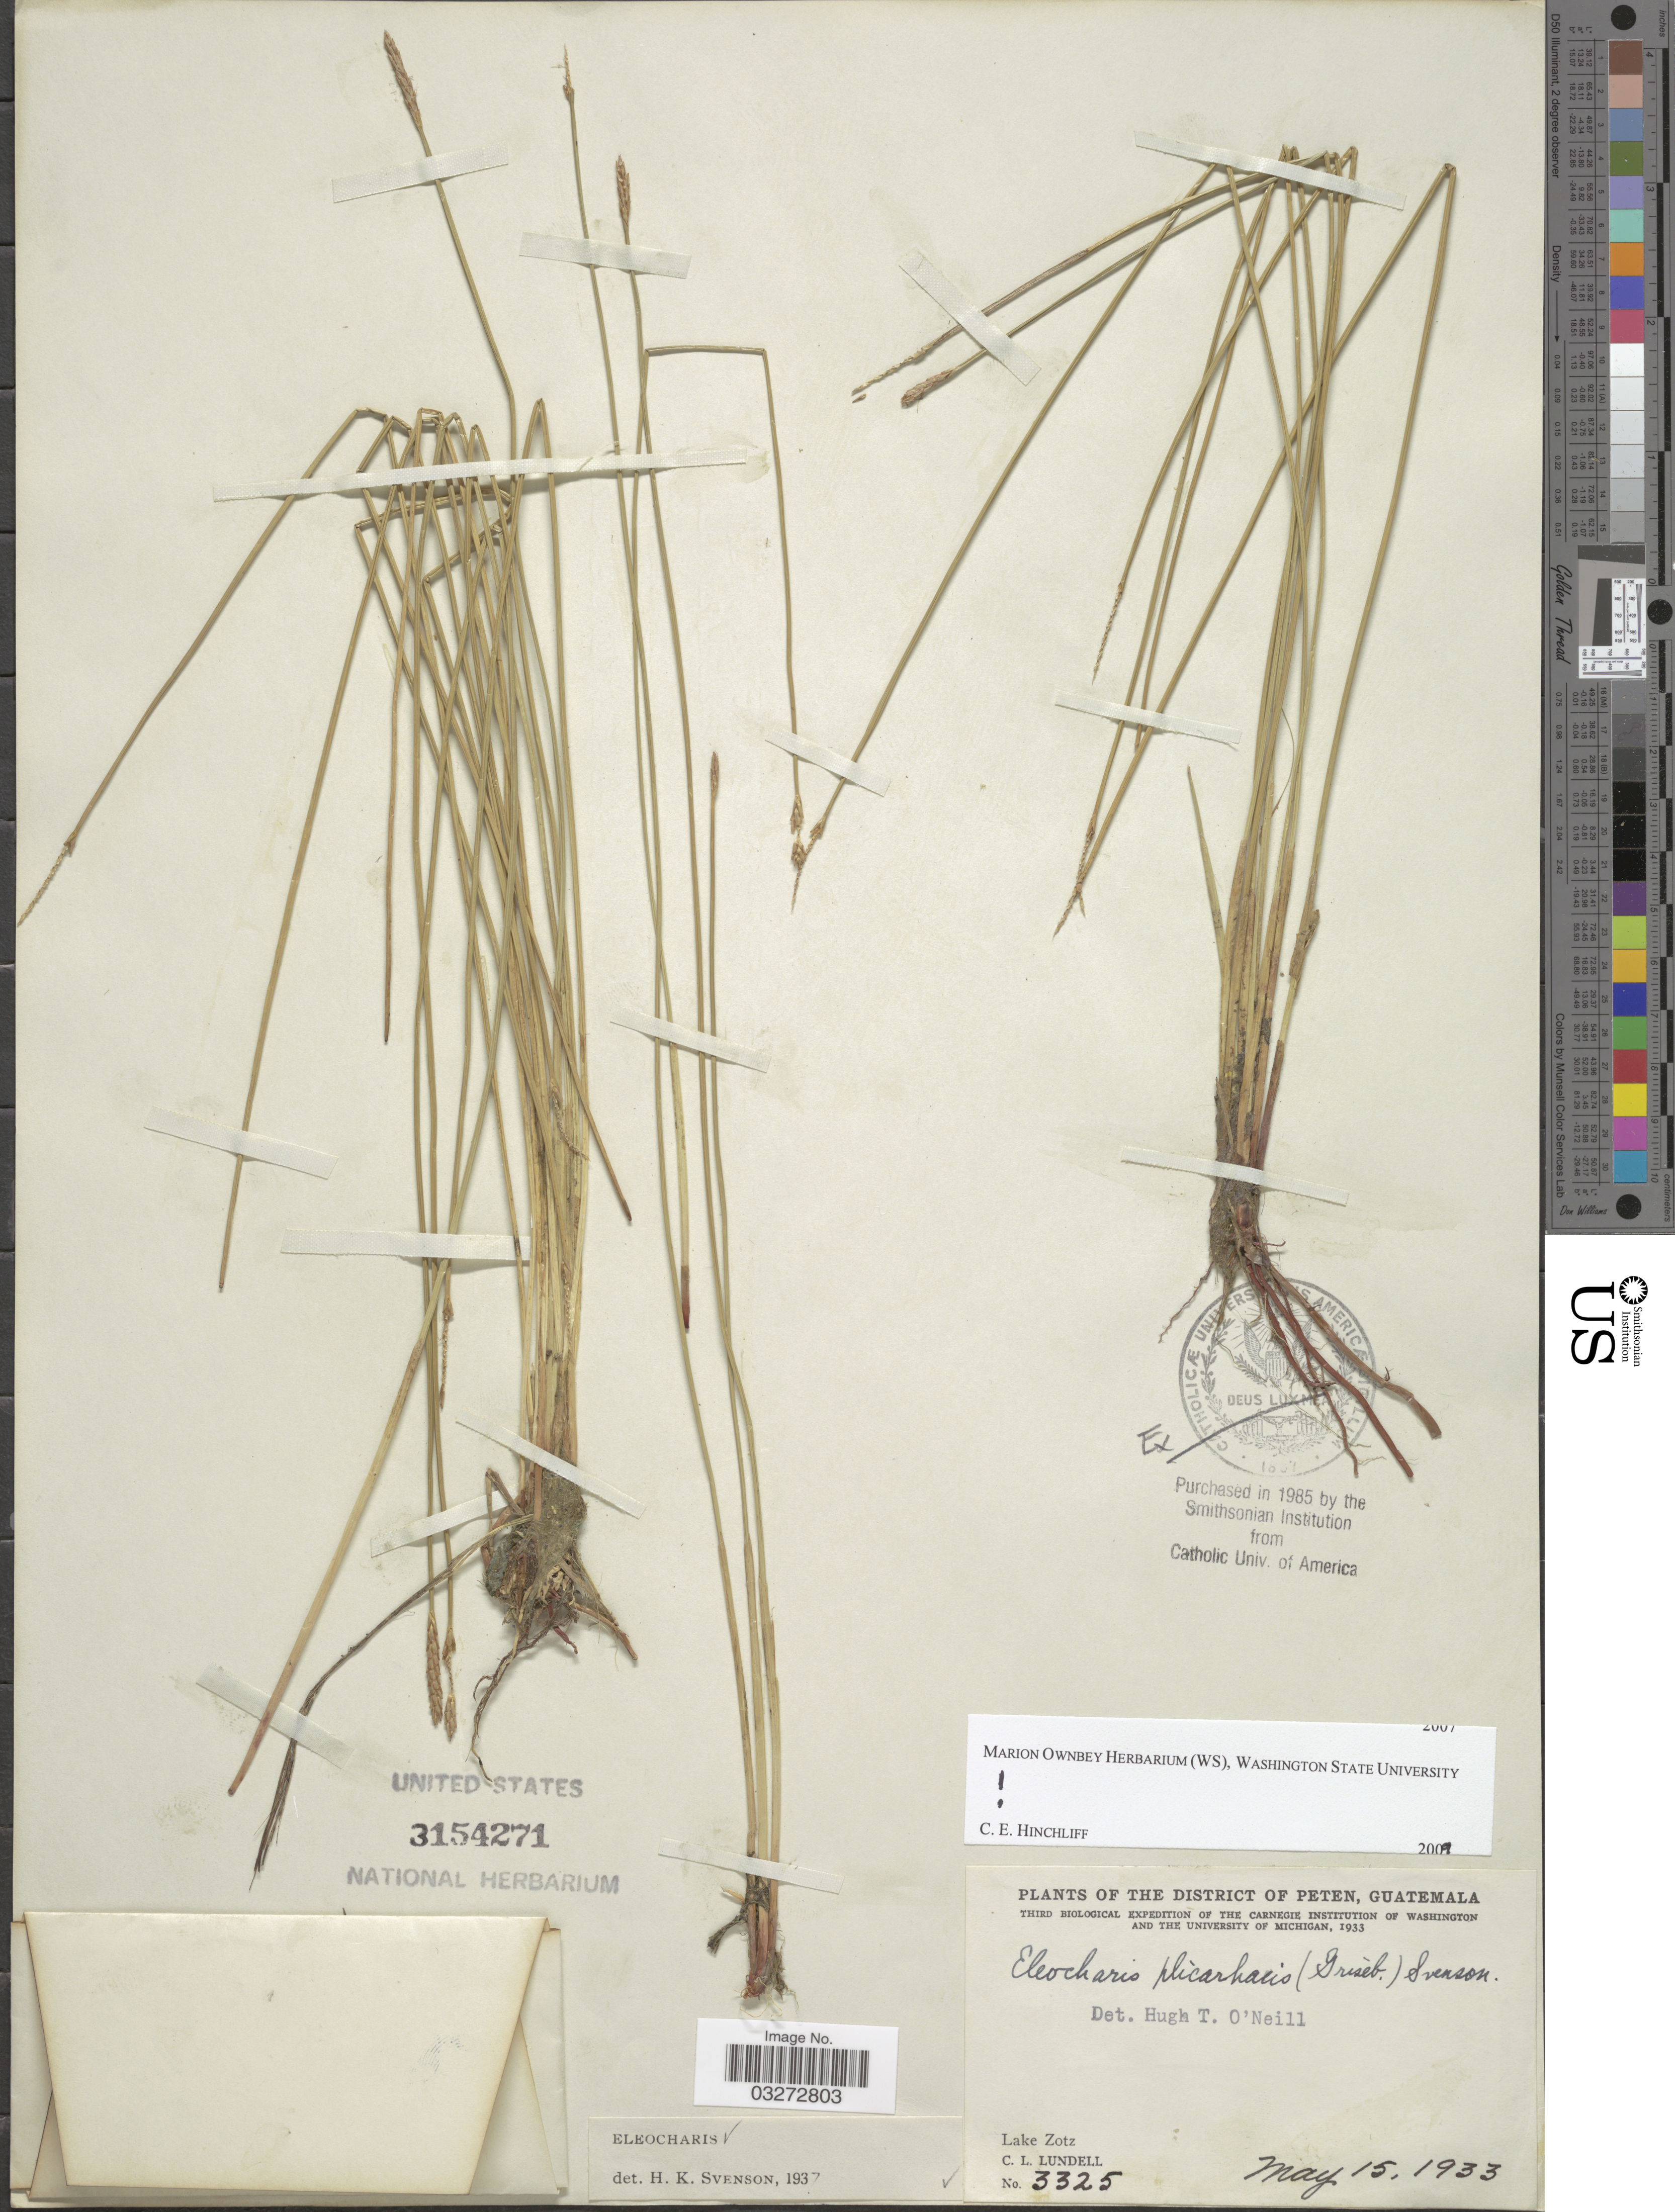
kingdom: Plantae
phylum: Tracheophyta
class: Liliopsida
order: Poales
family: Cyperaceae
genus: Eleocharis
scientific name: Eleocharis plicarhachis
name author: (Griseb.) Svenson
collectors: C. L. Lundell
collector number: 3325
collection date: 1933-05-15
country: Guatemala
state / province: El Petén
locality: District of Peten. Lake Zotz.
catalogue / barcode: US 3154271